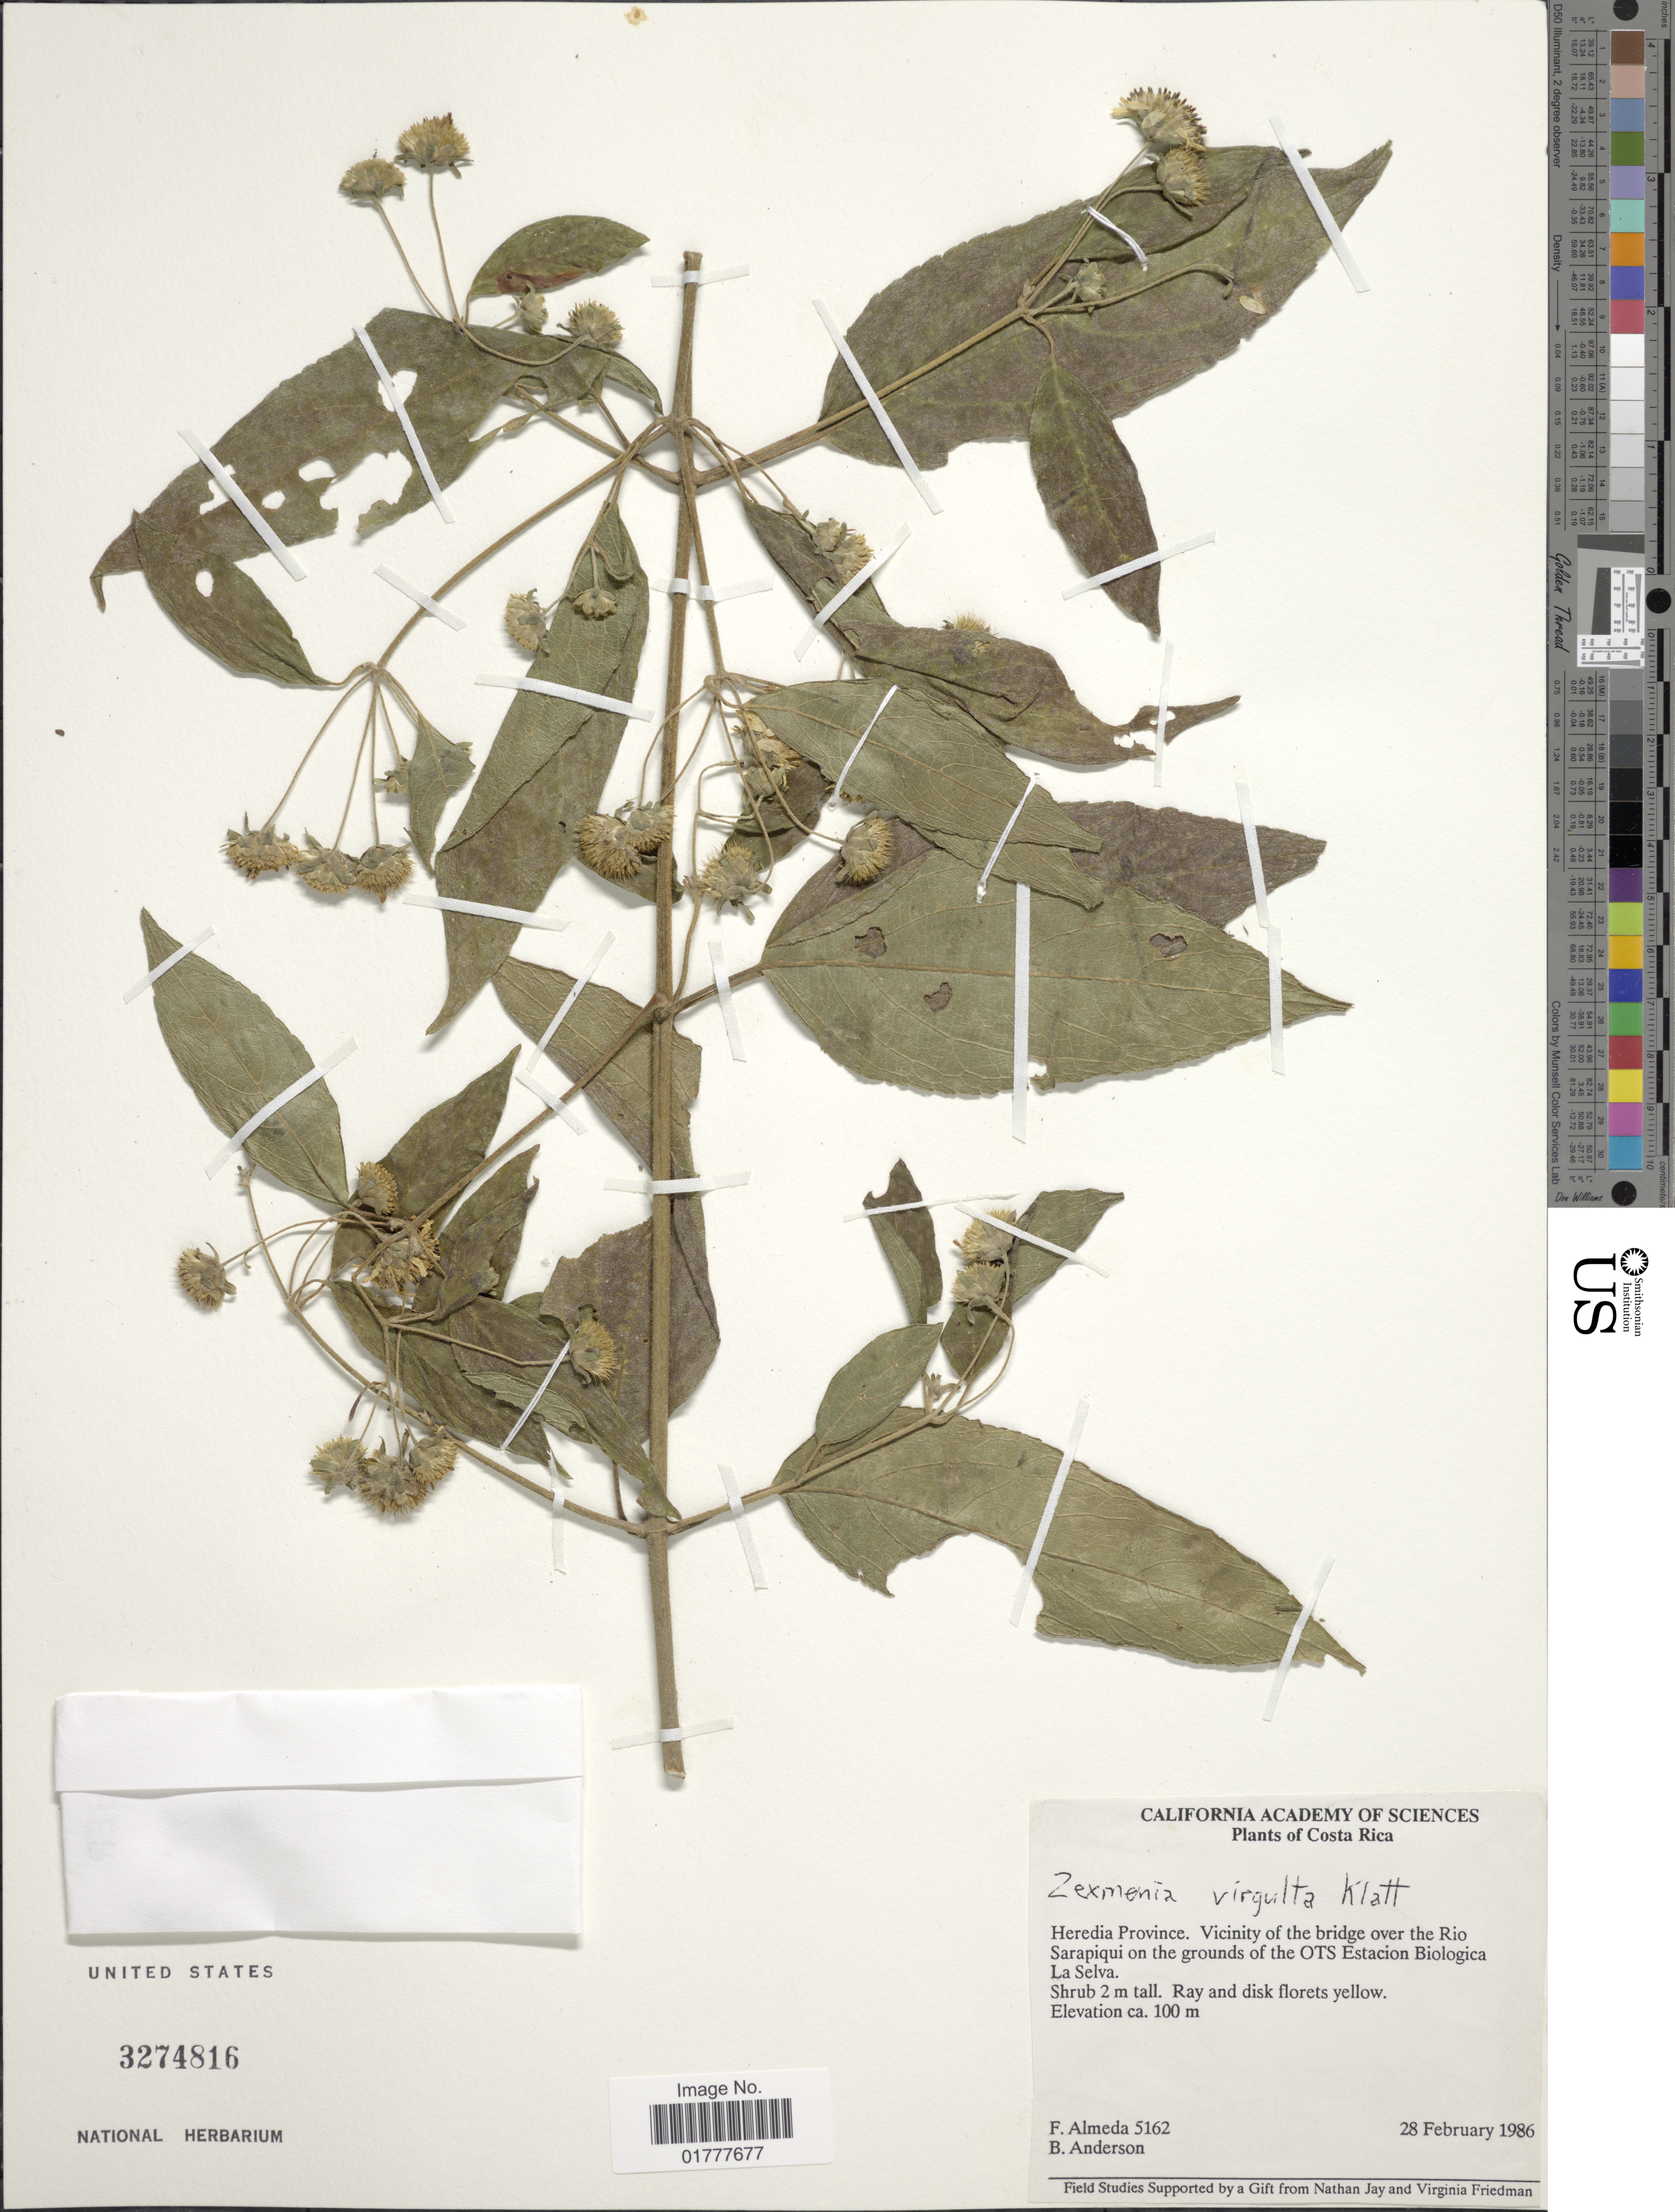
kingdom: Plantae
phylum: Tracheophyta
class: Magnoliopsida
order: Asterales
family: Asteraceae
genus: Zexmenia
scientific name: Zexmenia virgulta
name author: Klatt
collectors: F. Almeda & B. Anderson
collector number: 5162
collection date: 1986-02-28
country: Costa Rica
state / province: Heredia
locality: Heredia Province, Vicinity of the bridge over the Rio Sarapiqui on the grounds of the OTS Estacion Biologica La Selva.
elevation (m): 100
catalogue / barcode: US 3274816